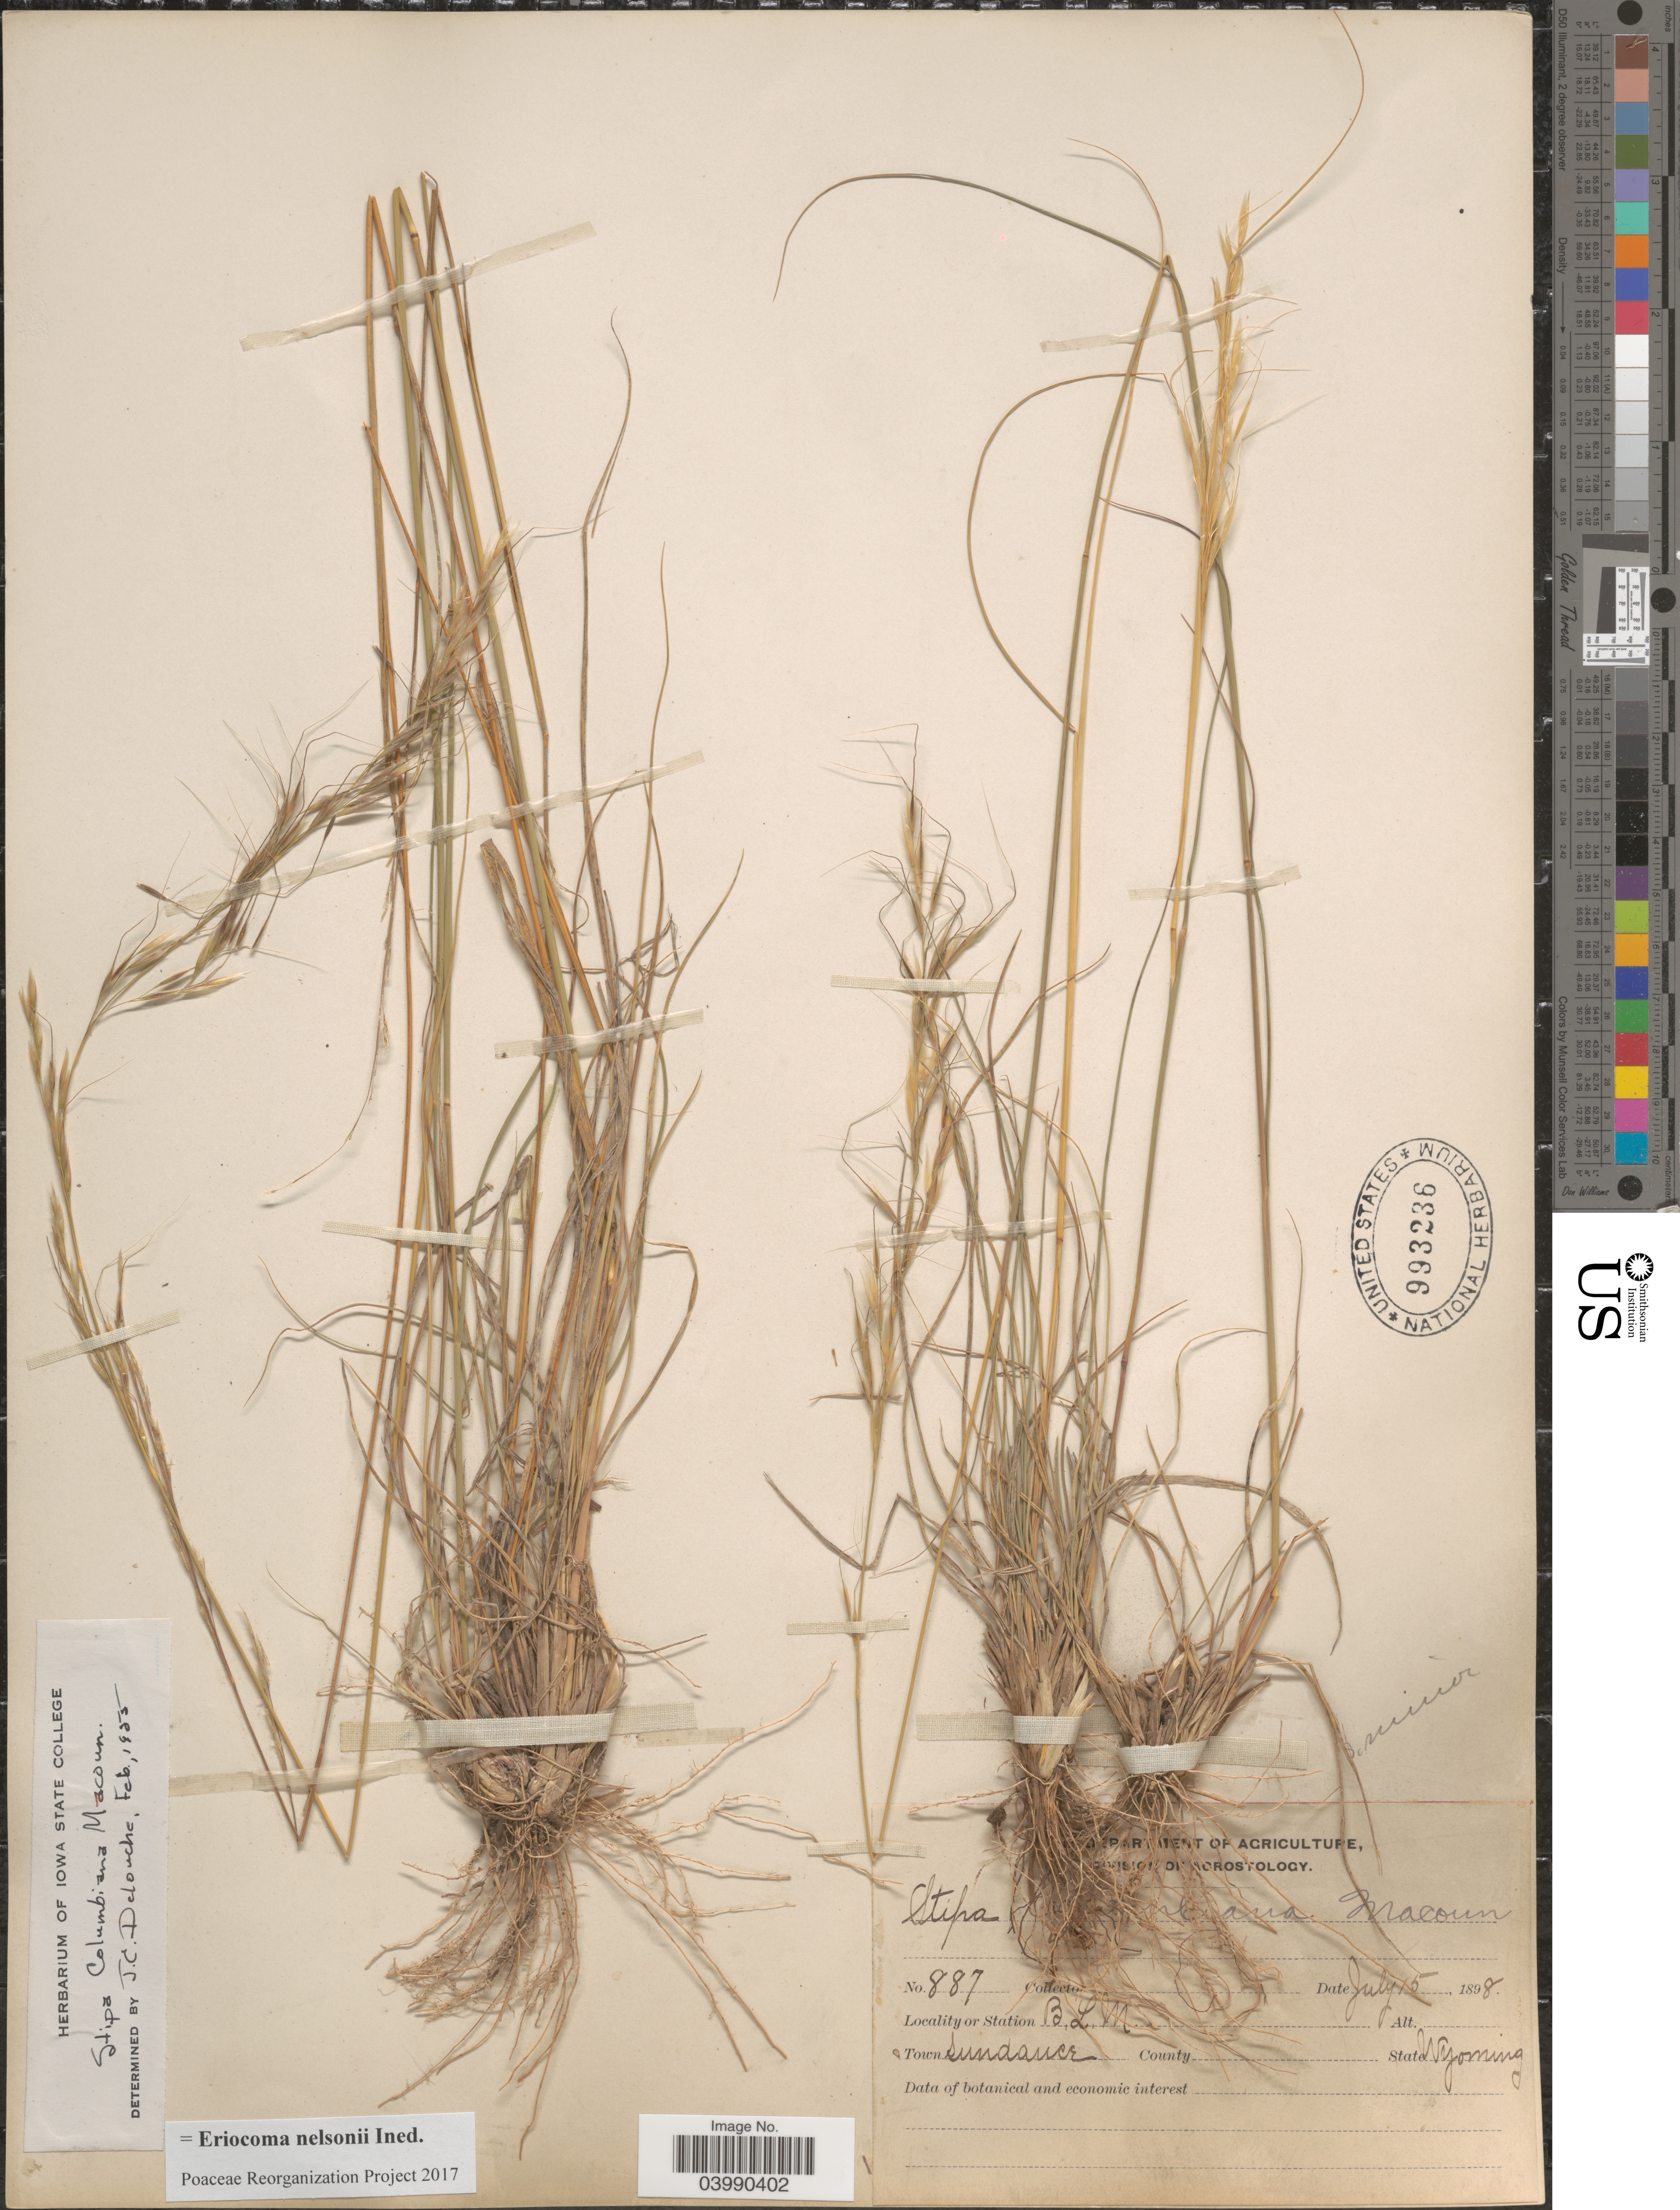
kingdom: Plantae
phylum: Tracheophyta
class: Liliopsida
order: Poales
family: Poaceae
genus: Eriocoma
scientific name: Eriocoma nelsonii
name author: (Scribn.) Romasch.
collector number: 887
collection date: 1898-07-15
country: United States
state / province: Wyoming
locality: Station B.L.M. Town Sundance.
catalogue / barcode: US 993236